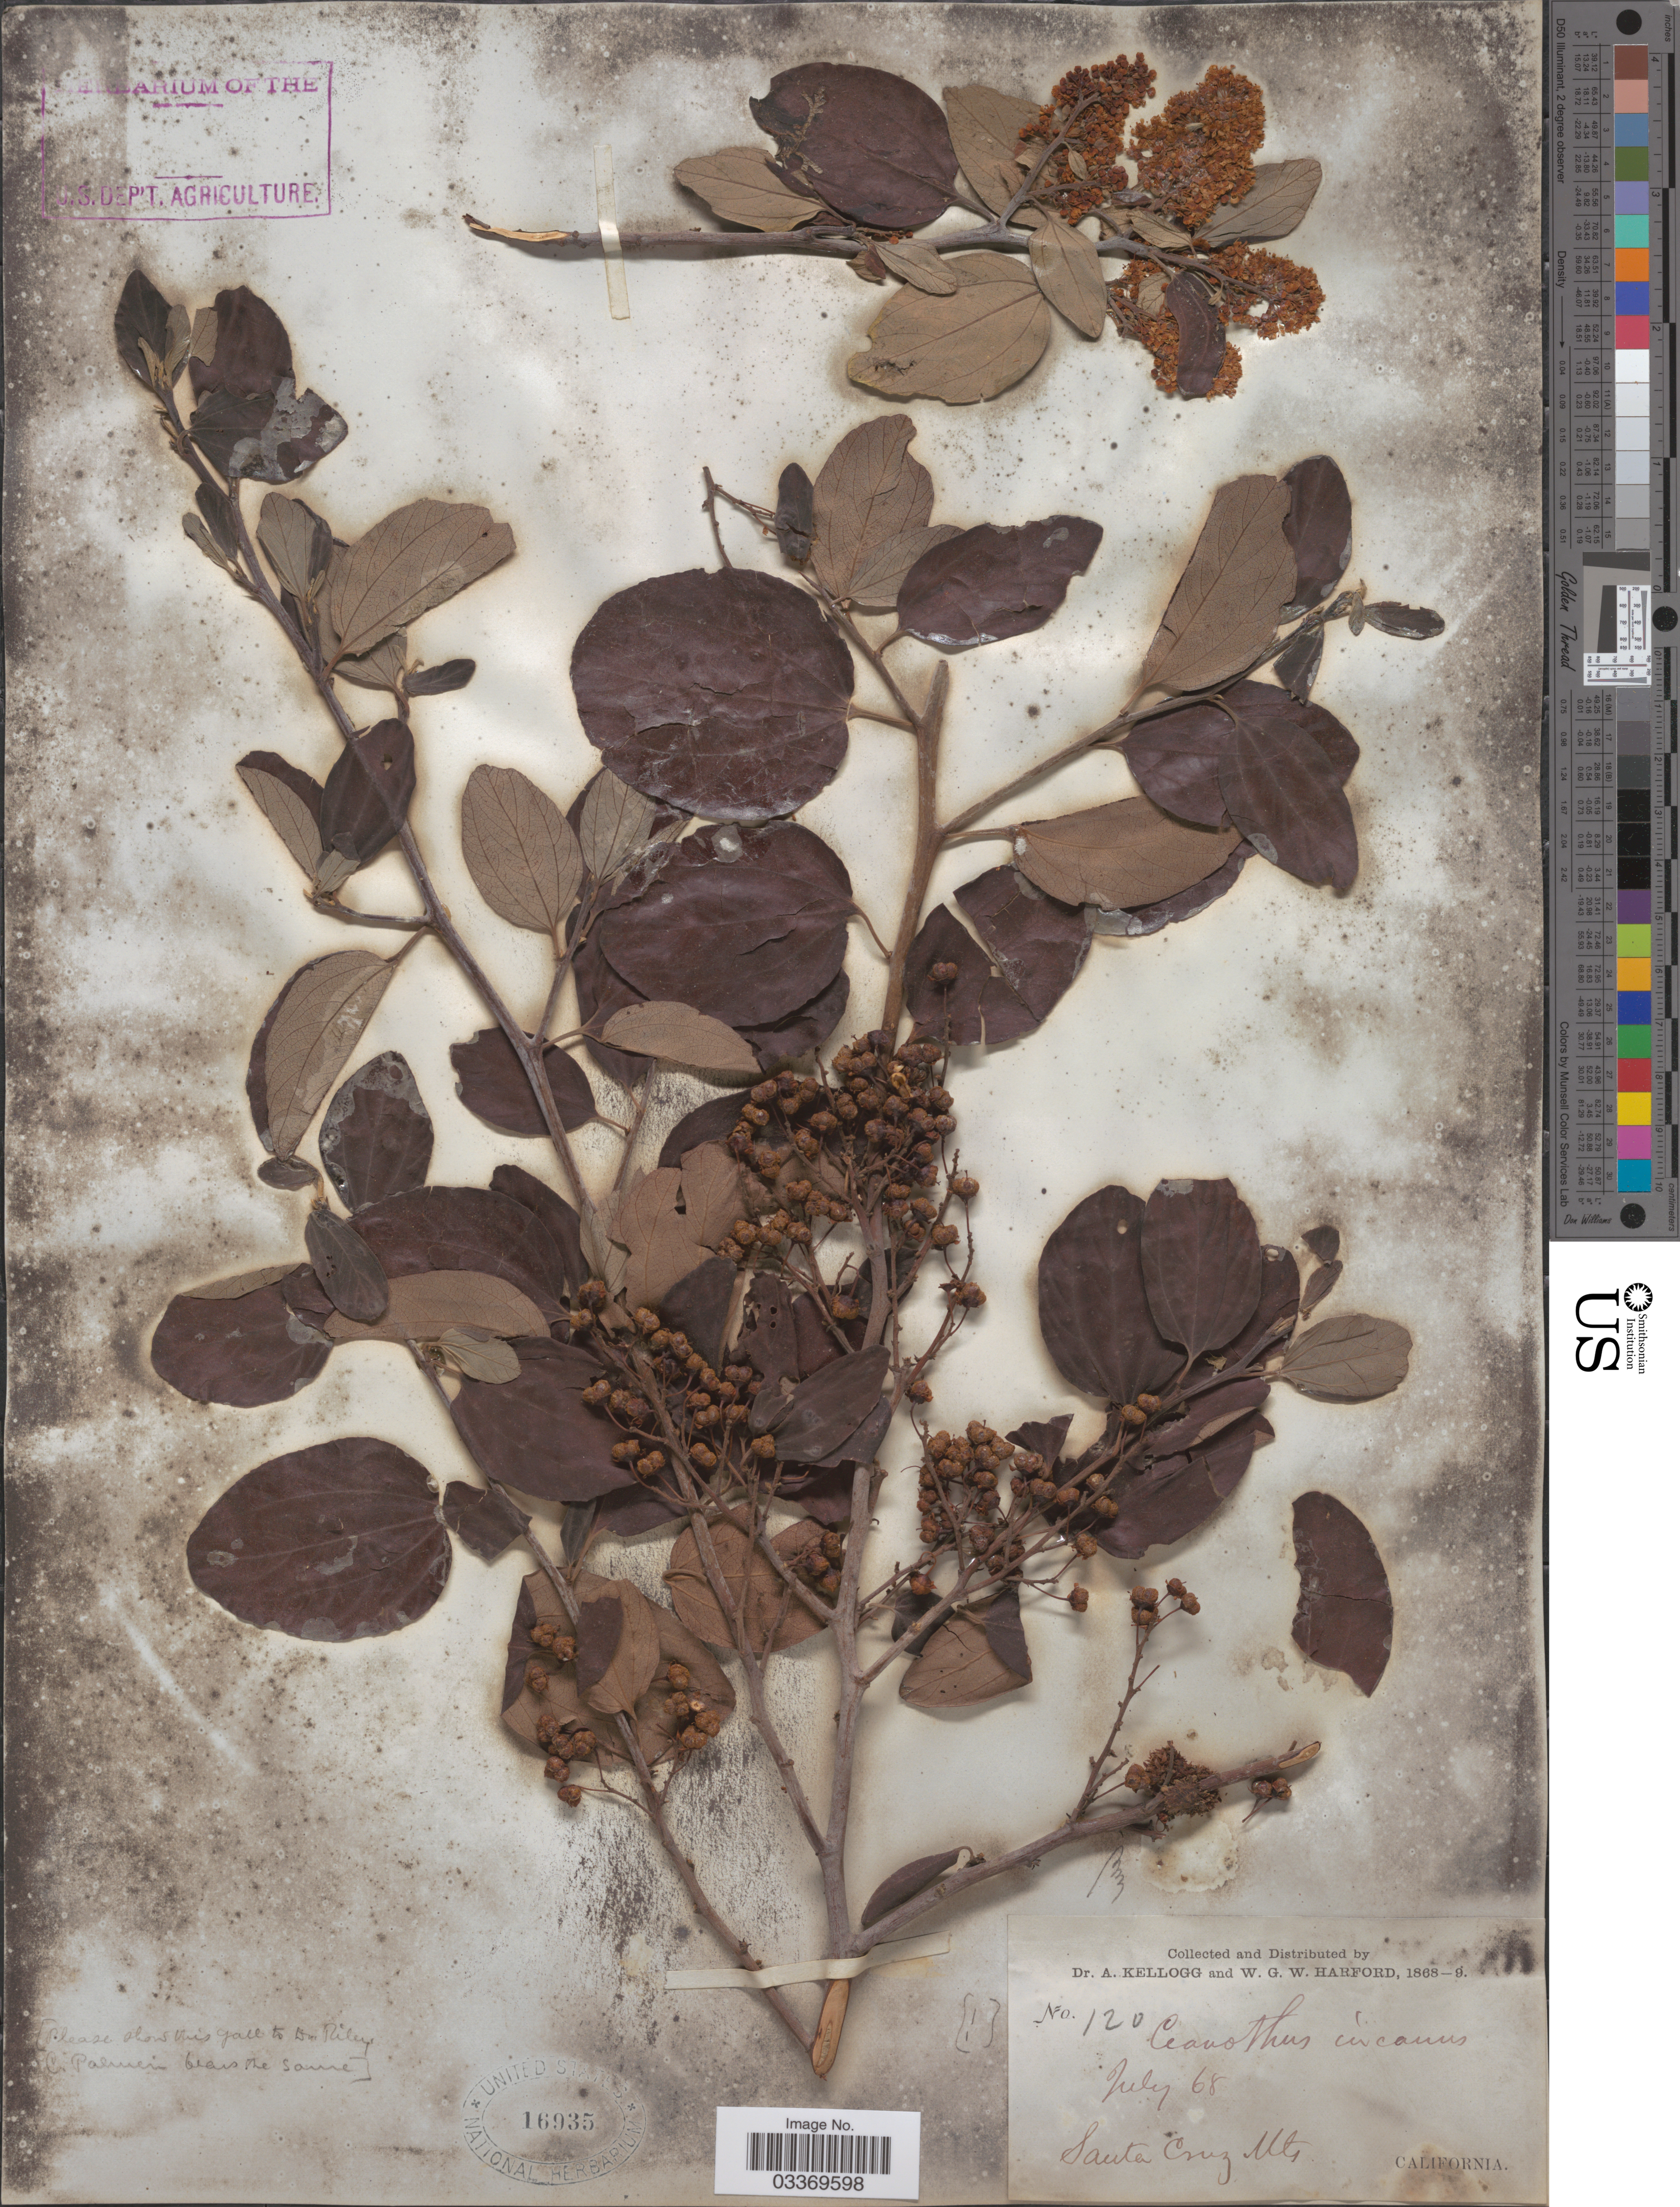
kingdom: Plantae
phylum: Tracheophyta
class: Magnoliopsida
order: Rosales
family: Rhamnaceae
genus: Ceanothus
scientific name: Ceanothus incanus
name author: Torr. & A. Gray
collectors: A. Kellogg & W. G. W. Harford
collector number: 120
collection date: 1868-07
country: United States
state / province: California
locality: Santa Cruz Mts.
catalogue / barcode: US 16935